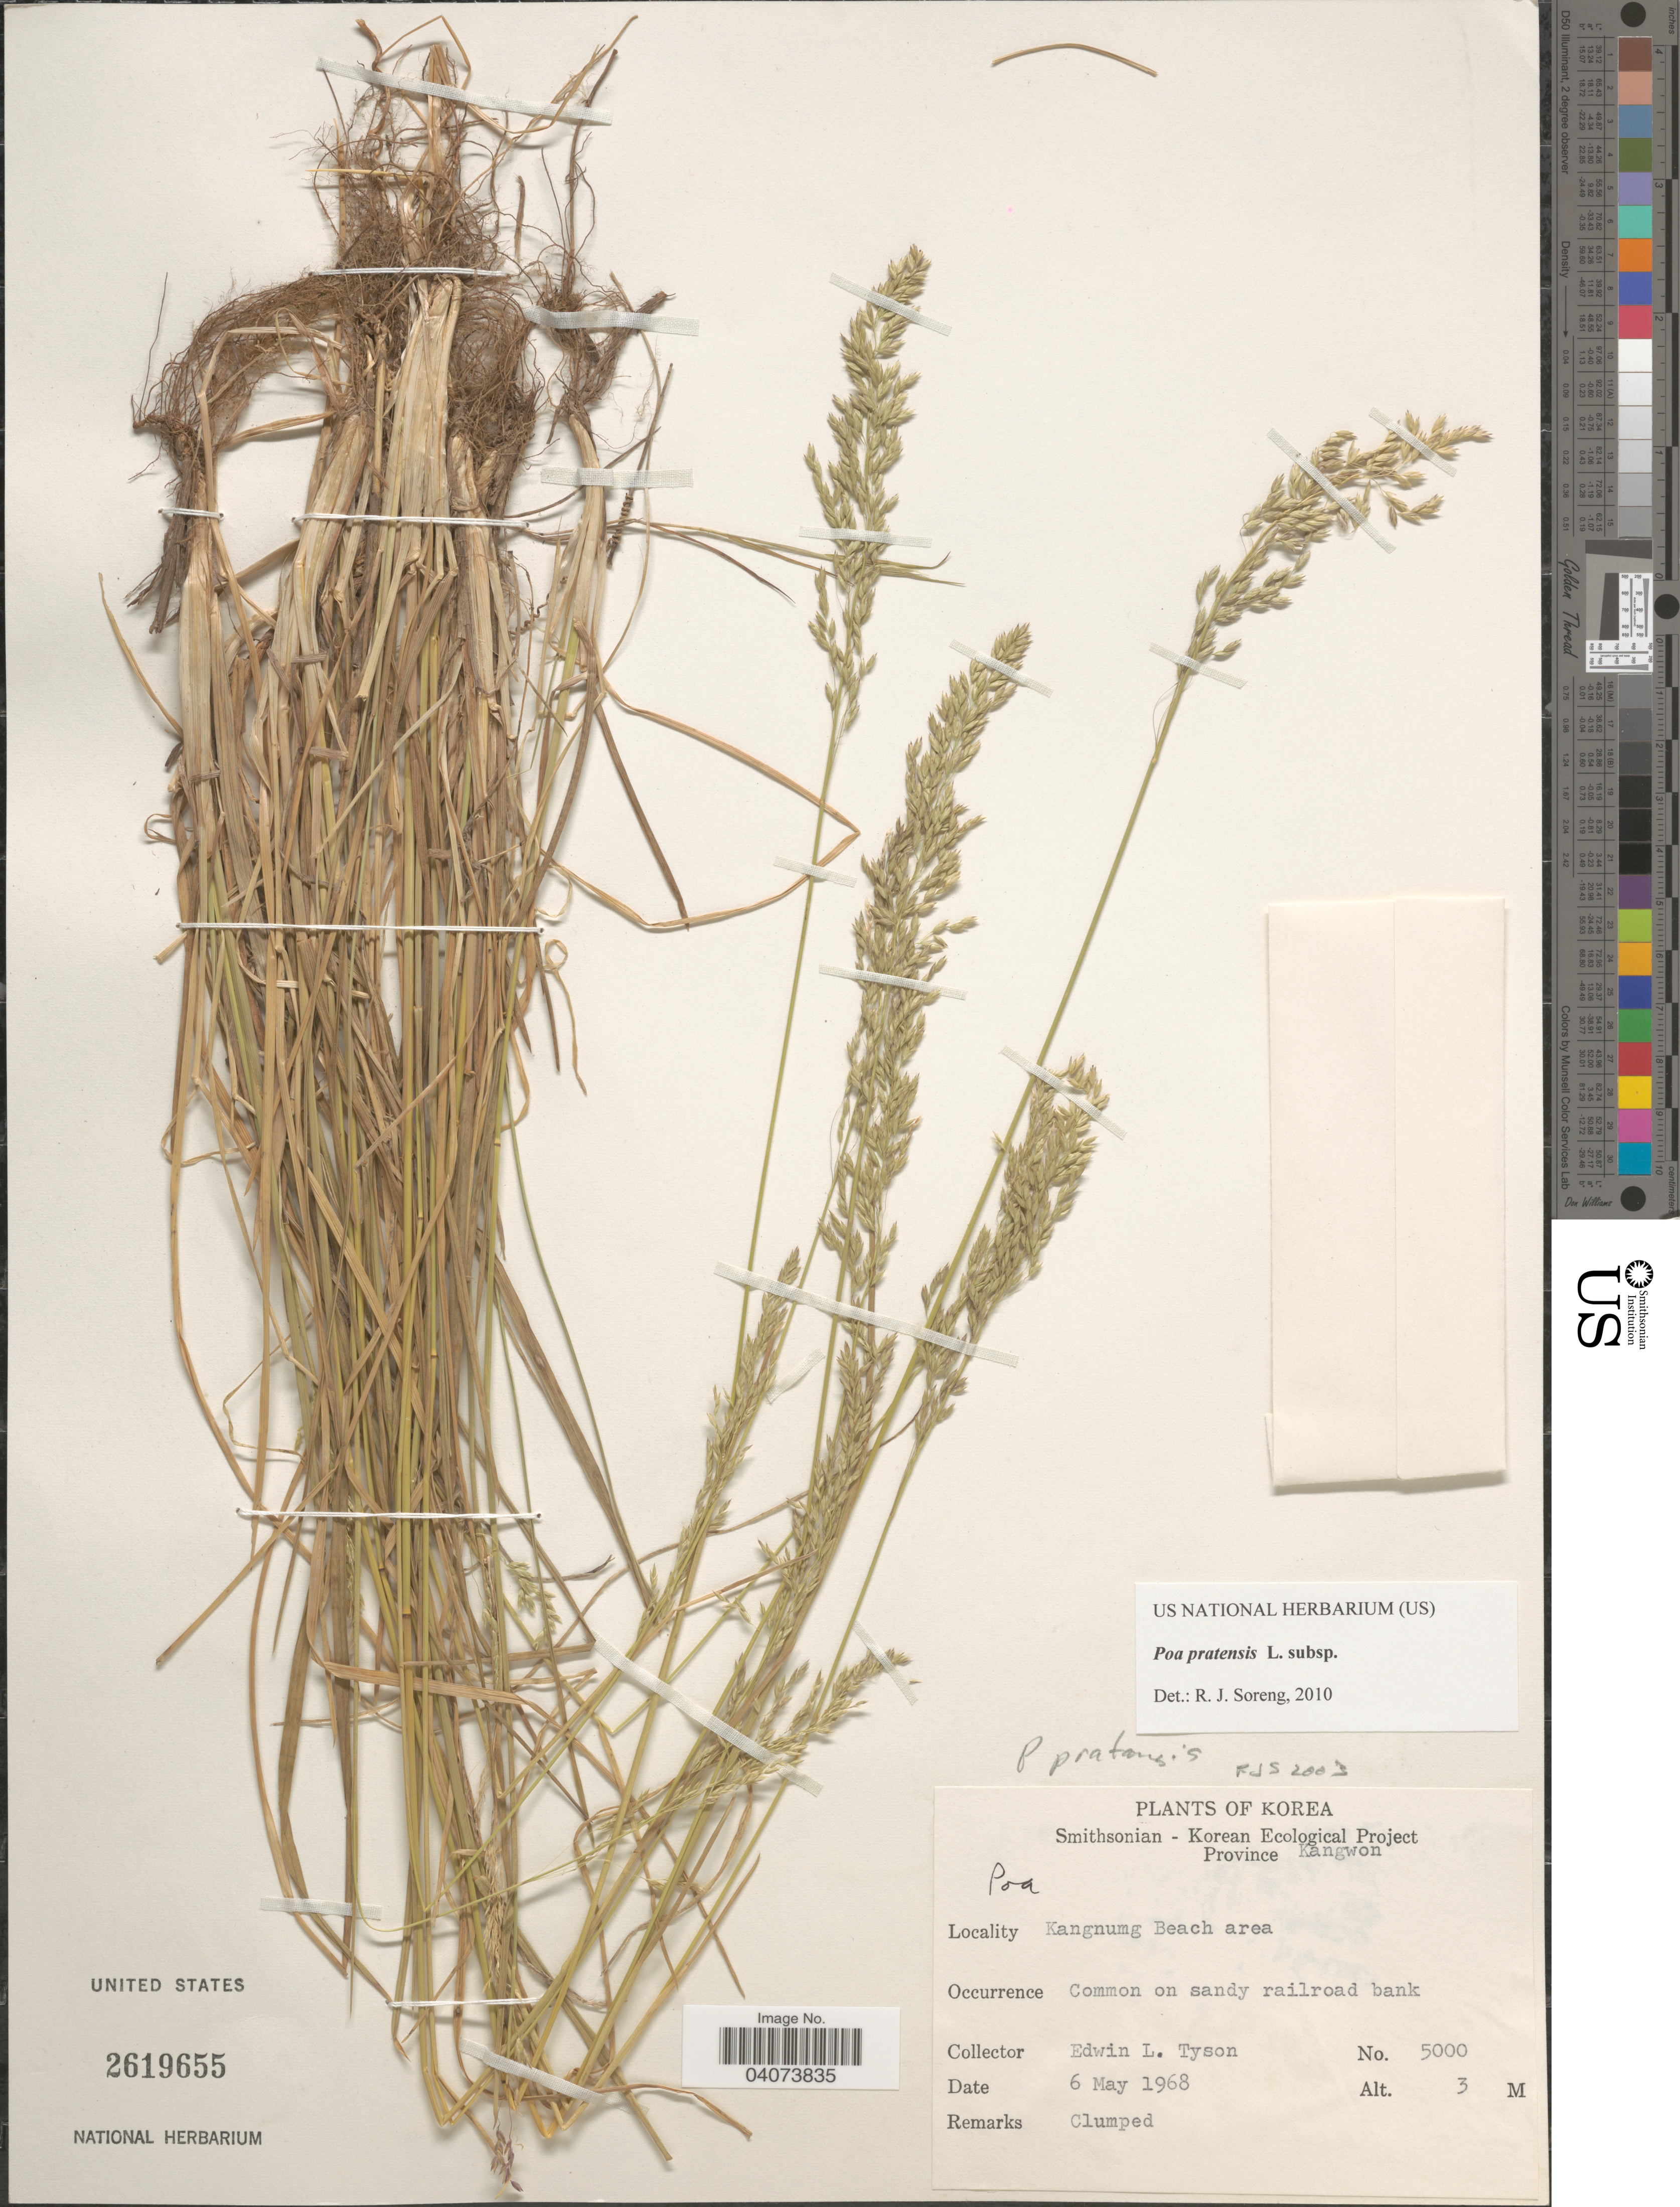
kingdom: Plantae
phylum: Tracheophyta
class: Liliopsida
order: Poales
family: Poaceae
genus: Poa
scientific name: Poa pratensis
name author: L.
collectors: E. L. Tyson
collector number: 5000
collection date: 1968-05-06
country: North Korea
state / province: Kangwon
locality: Korea. Kangnumg Beach area.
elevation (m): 3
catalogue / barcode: US 2619655